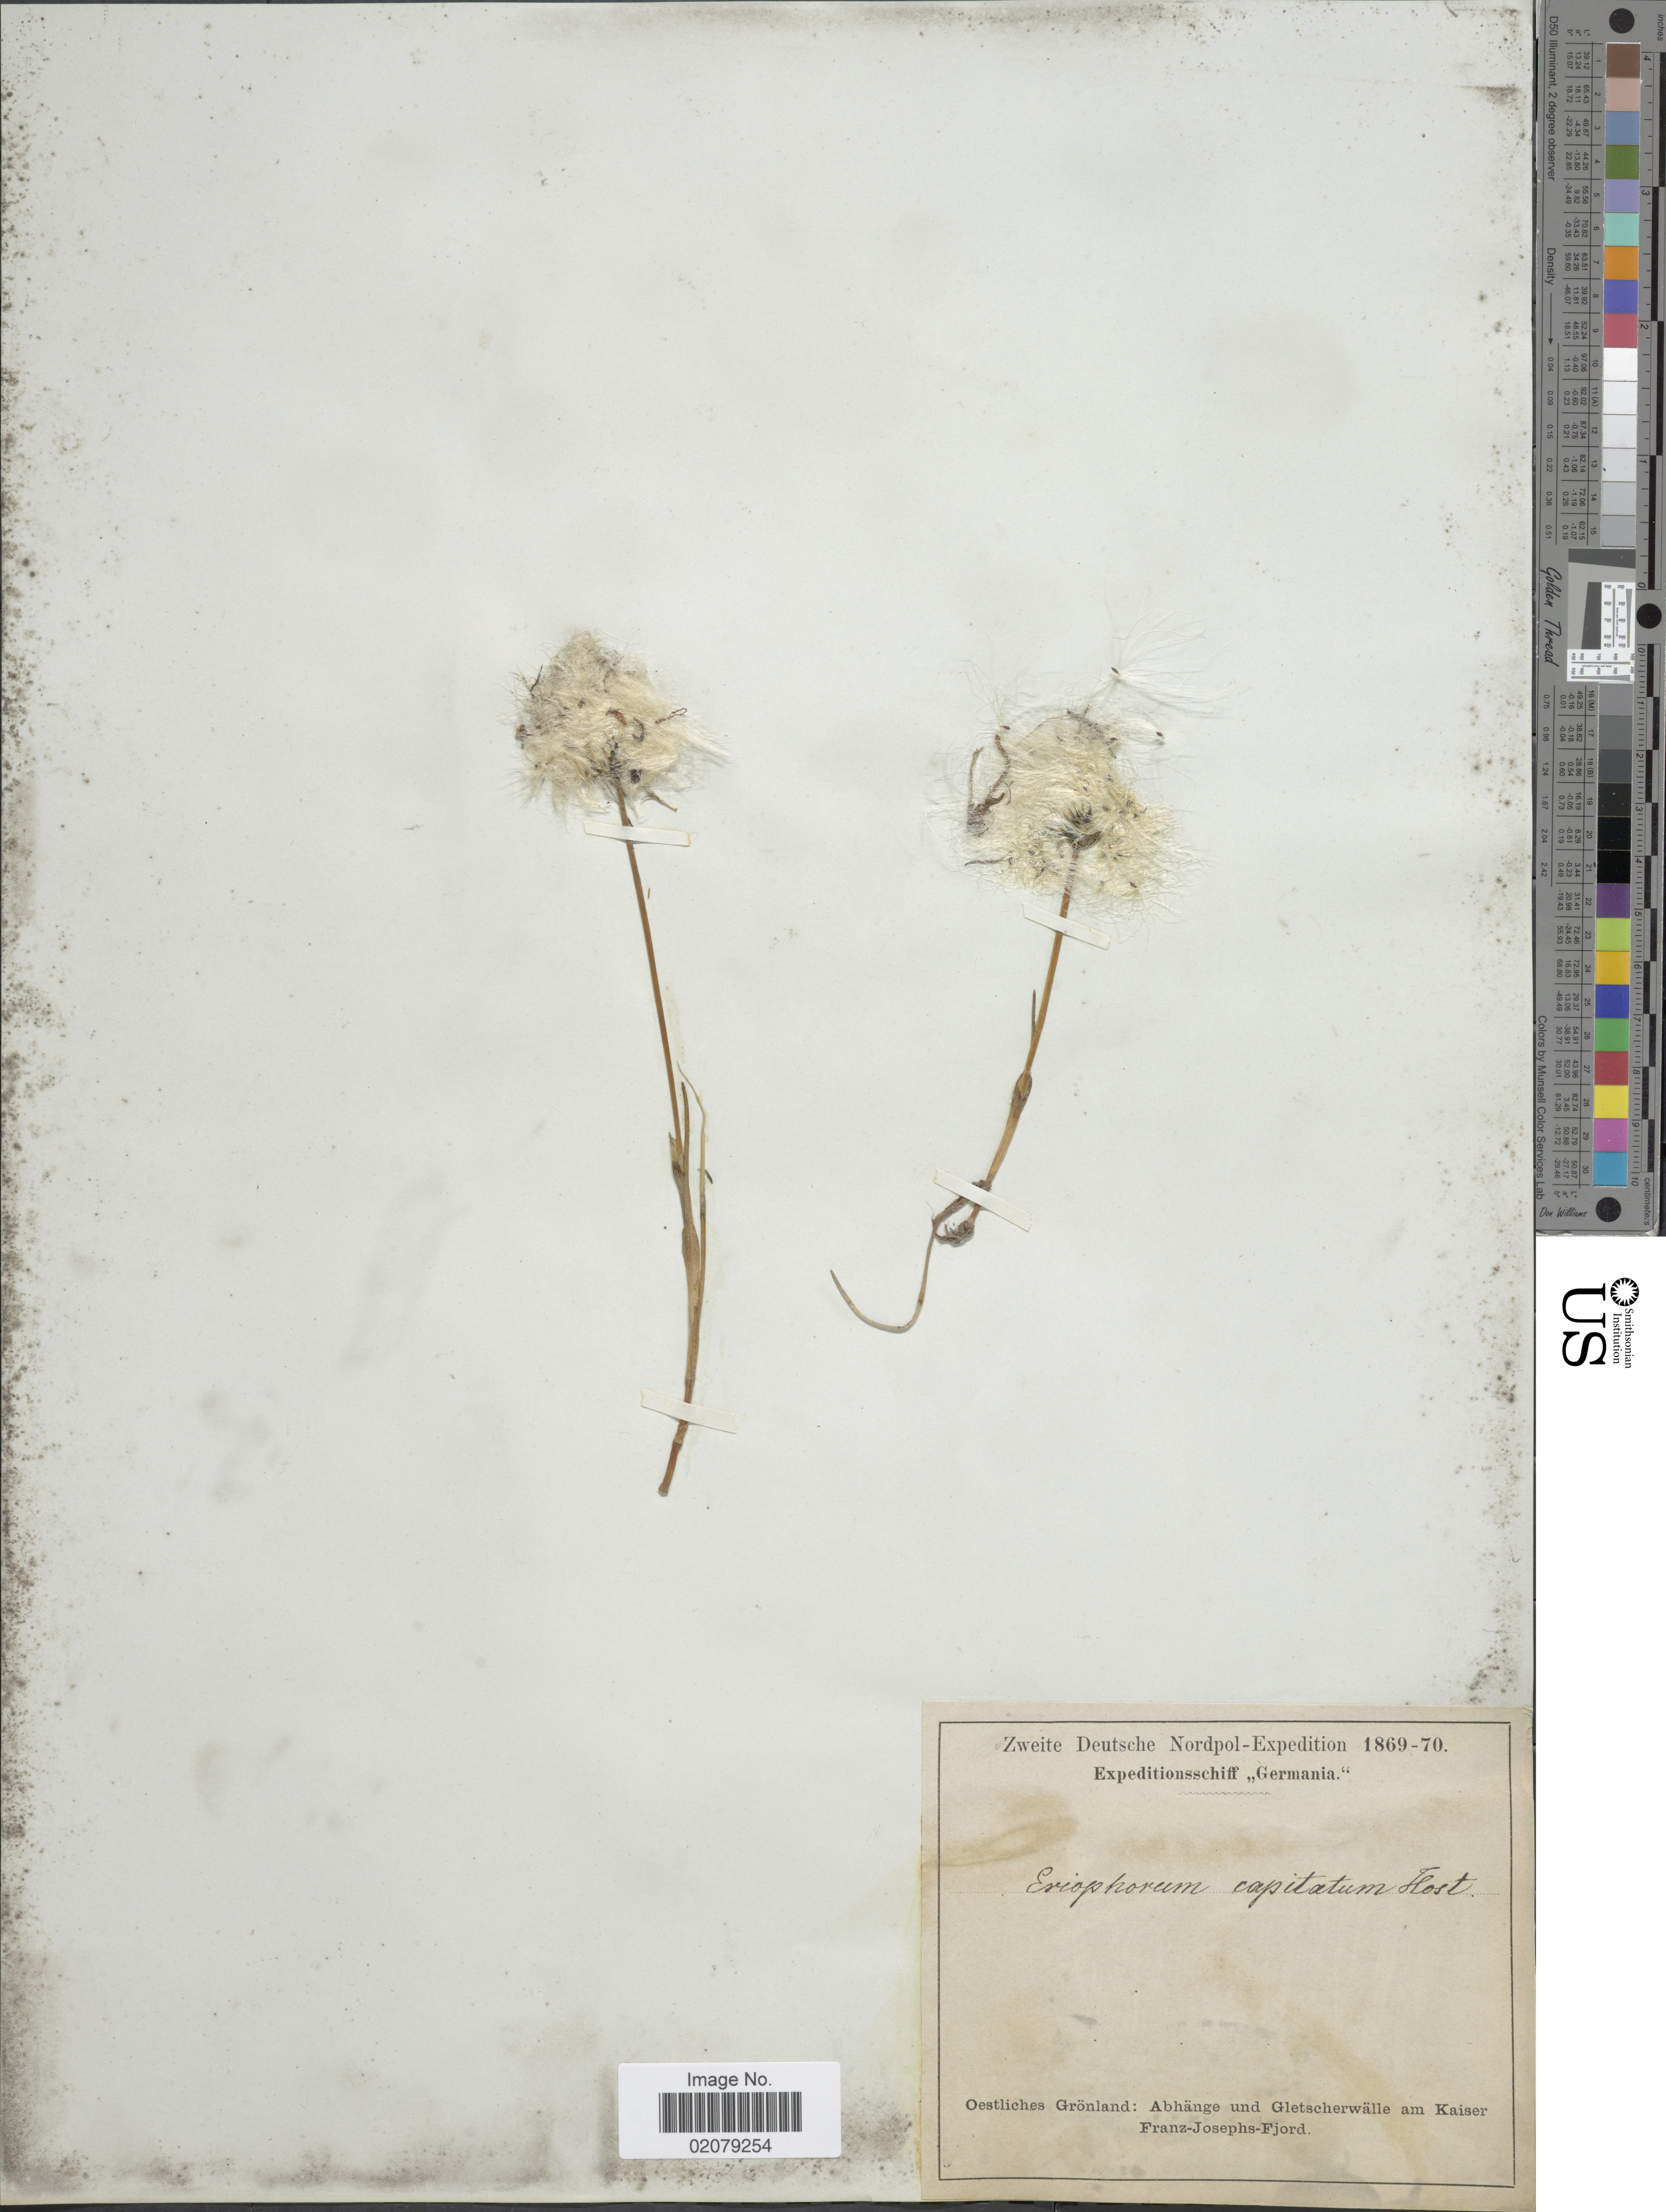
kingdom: Plantae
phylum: Tracheophyta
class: Liliopsida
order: Poales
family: Cyperaceae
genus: Eriophorum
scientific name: Eriophorum scheuchzeri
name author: Hoppe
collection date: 1869/1870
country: Greenland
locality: Kejser Franz Joseph Fjord